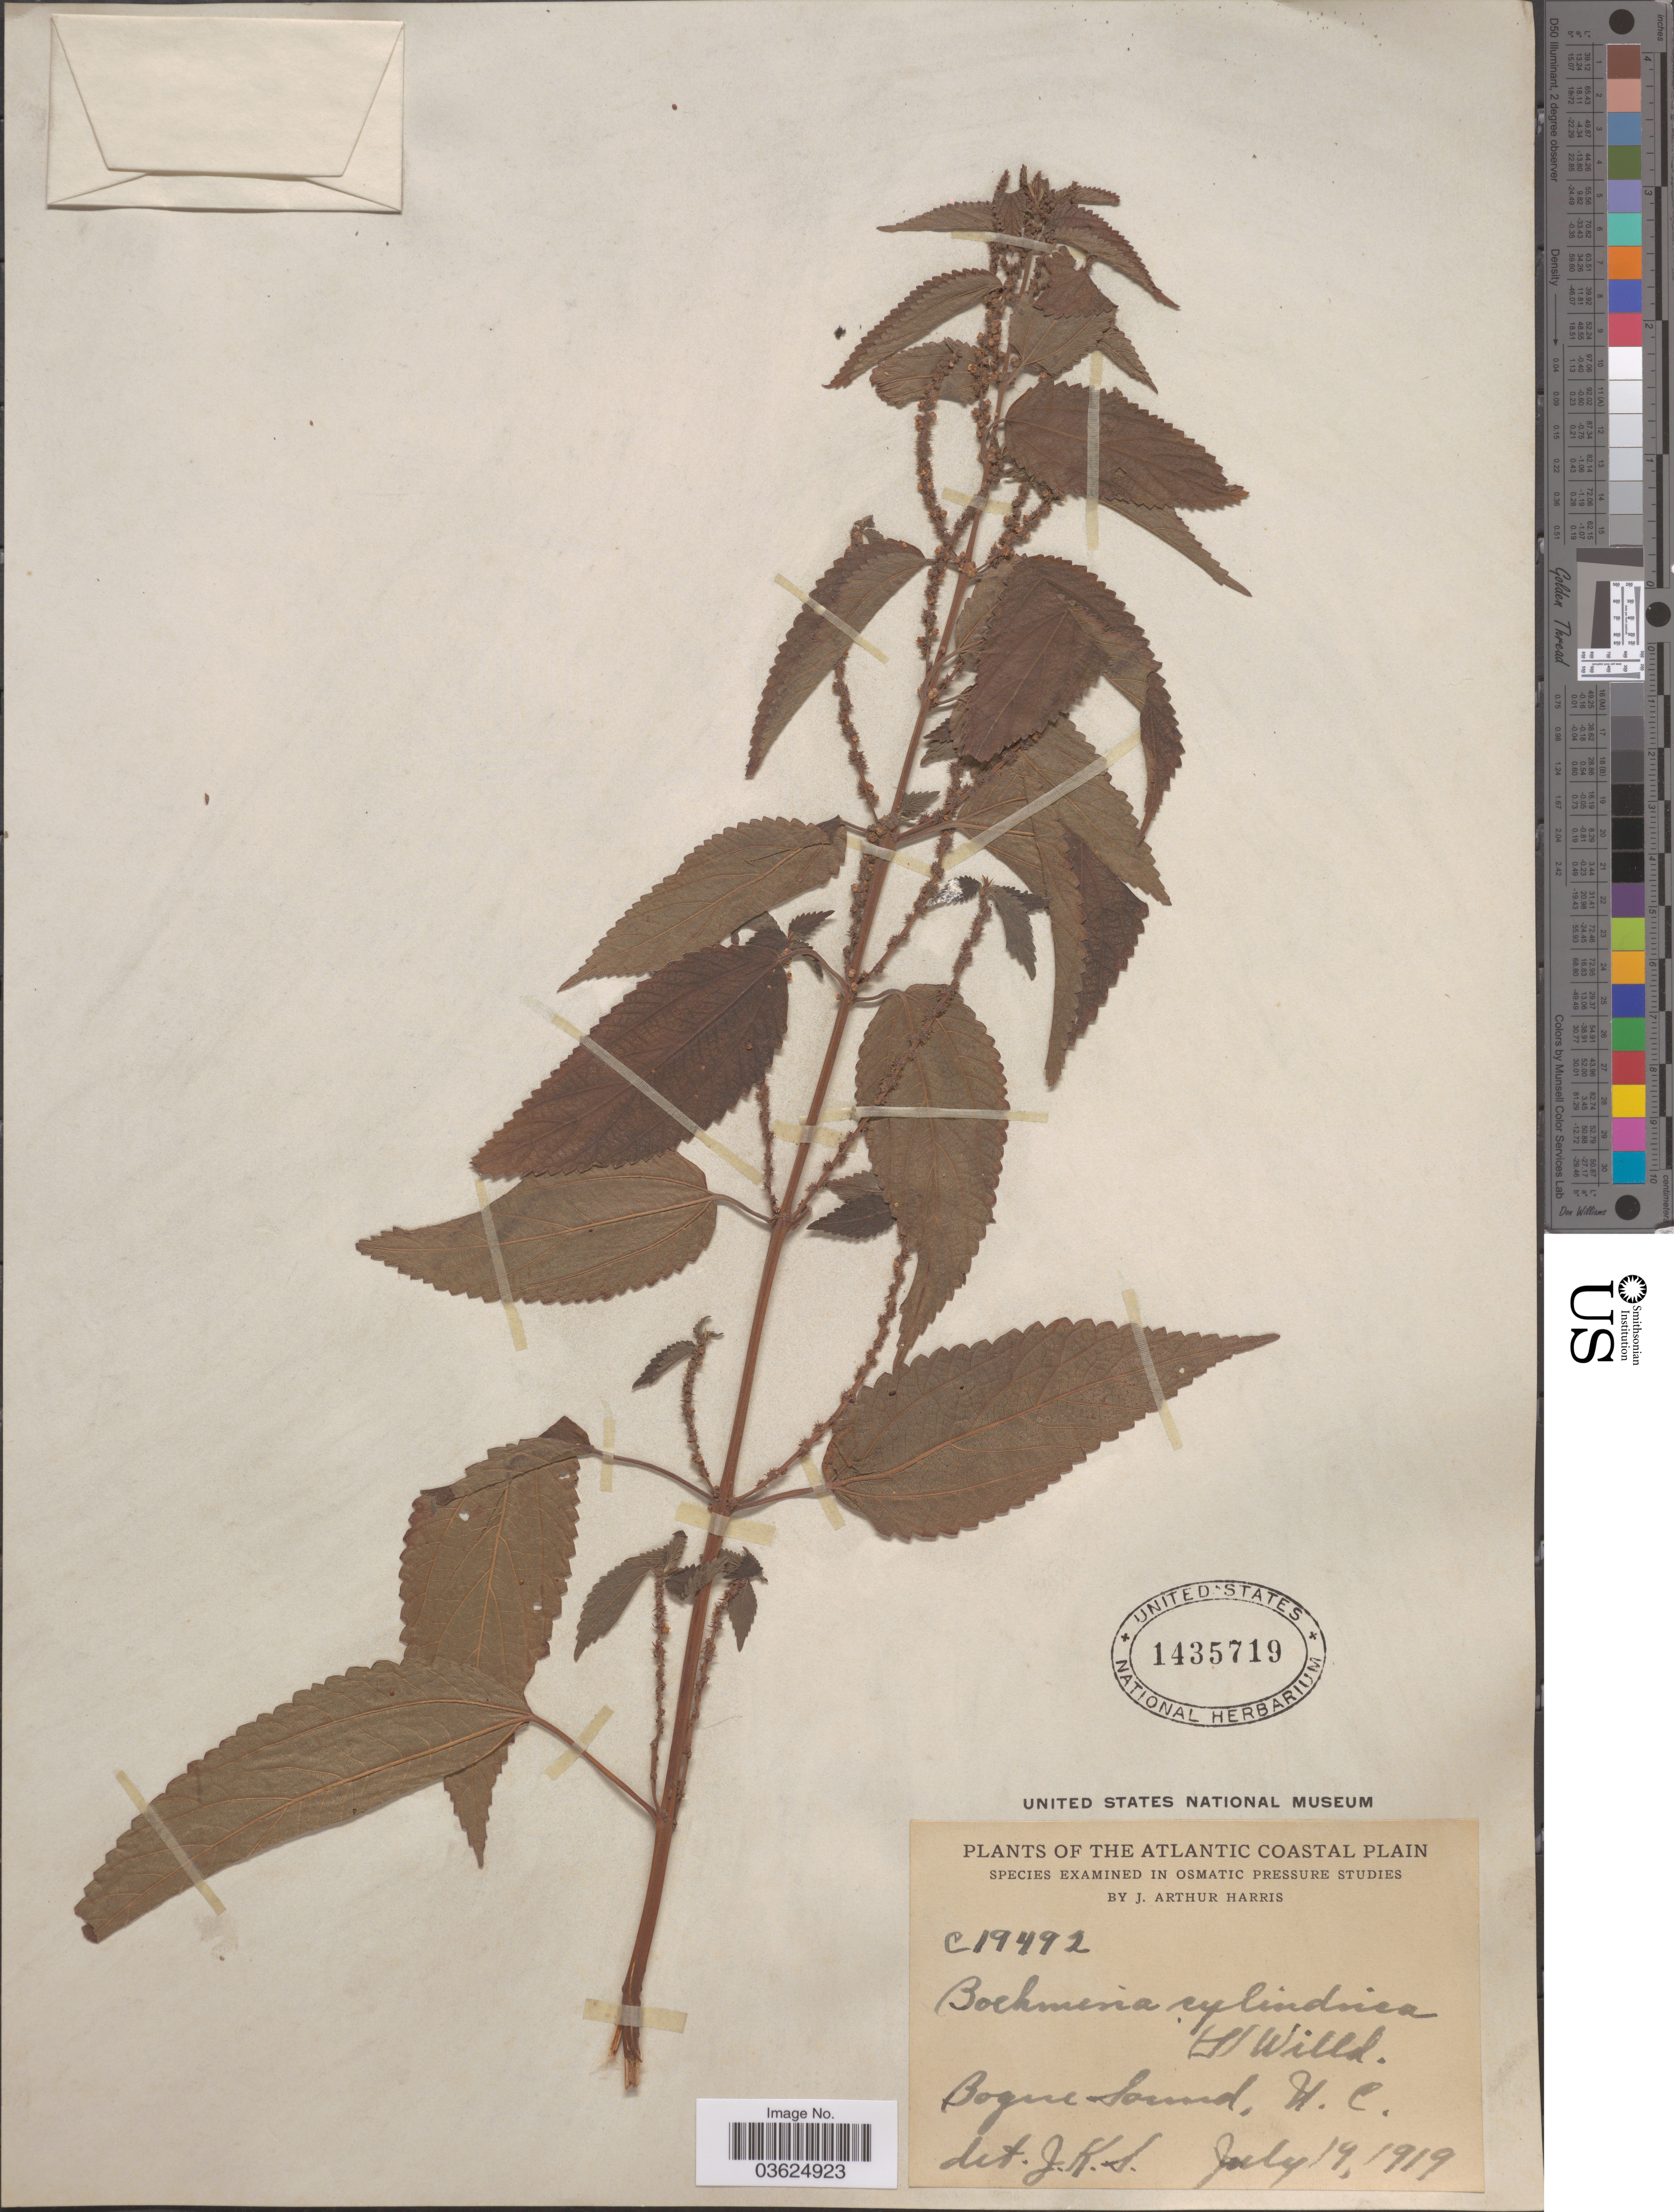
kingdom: Plantae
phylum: Tracheophyta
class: Magnoliopsida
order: Rosales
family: Urticaceae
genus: Boehmeria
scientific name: Boehmeria cylindrica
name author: (L.) Sw.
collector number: C19492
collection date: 1919-07-19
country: United States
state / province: North Carolina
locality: The Atlantic Coastal Plain. Bogue Sound.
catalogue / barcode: US 1435719